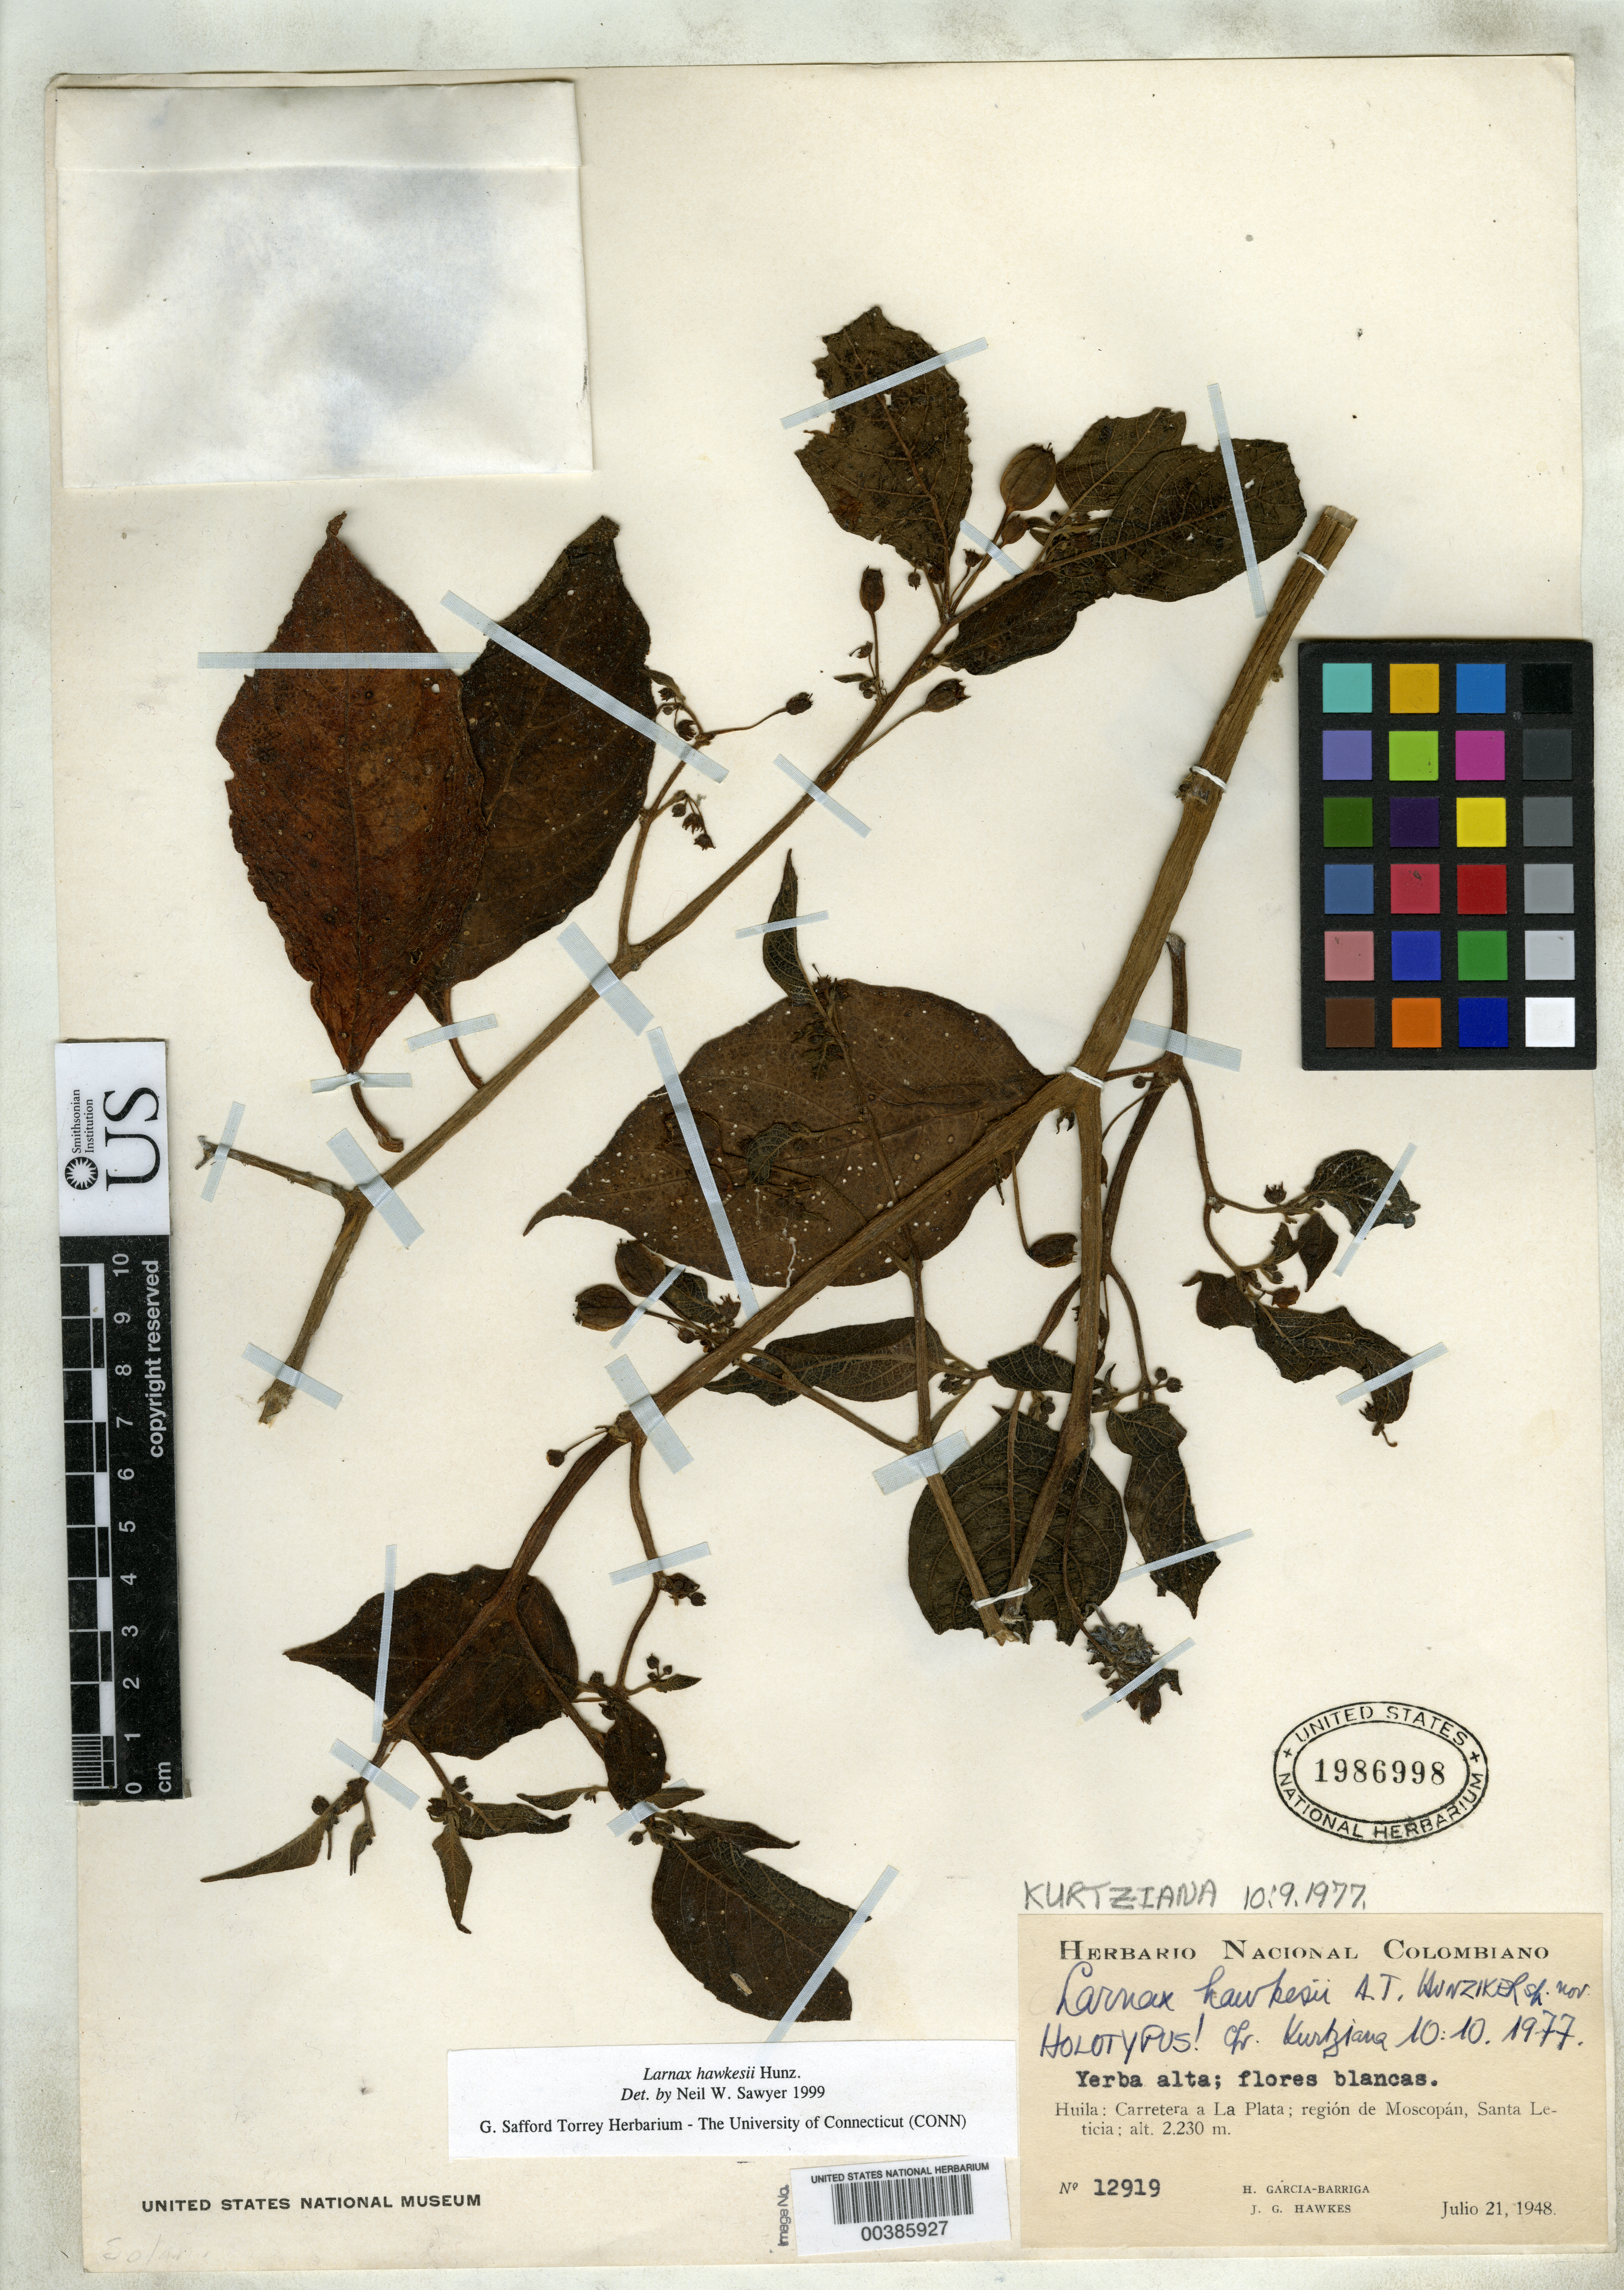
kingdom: Plantae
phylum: Tracheophyta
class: Magnoliopsida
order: Solanales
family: Solanaceae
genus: Larnax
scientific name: Larnax hawkesii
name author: Hunz.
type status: Holotype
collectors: H. García Barriga & J. Hawkes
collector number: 12919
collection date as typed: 21 Jul 1948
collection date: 1948-07-21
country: Colombia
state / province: Huila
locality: Carretera a La Plata, region de Moscopan, Santa Leticia.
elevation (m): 2230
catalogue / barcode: US 1986998